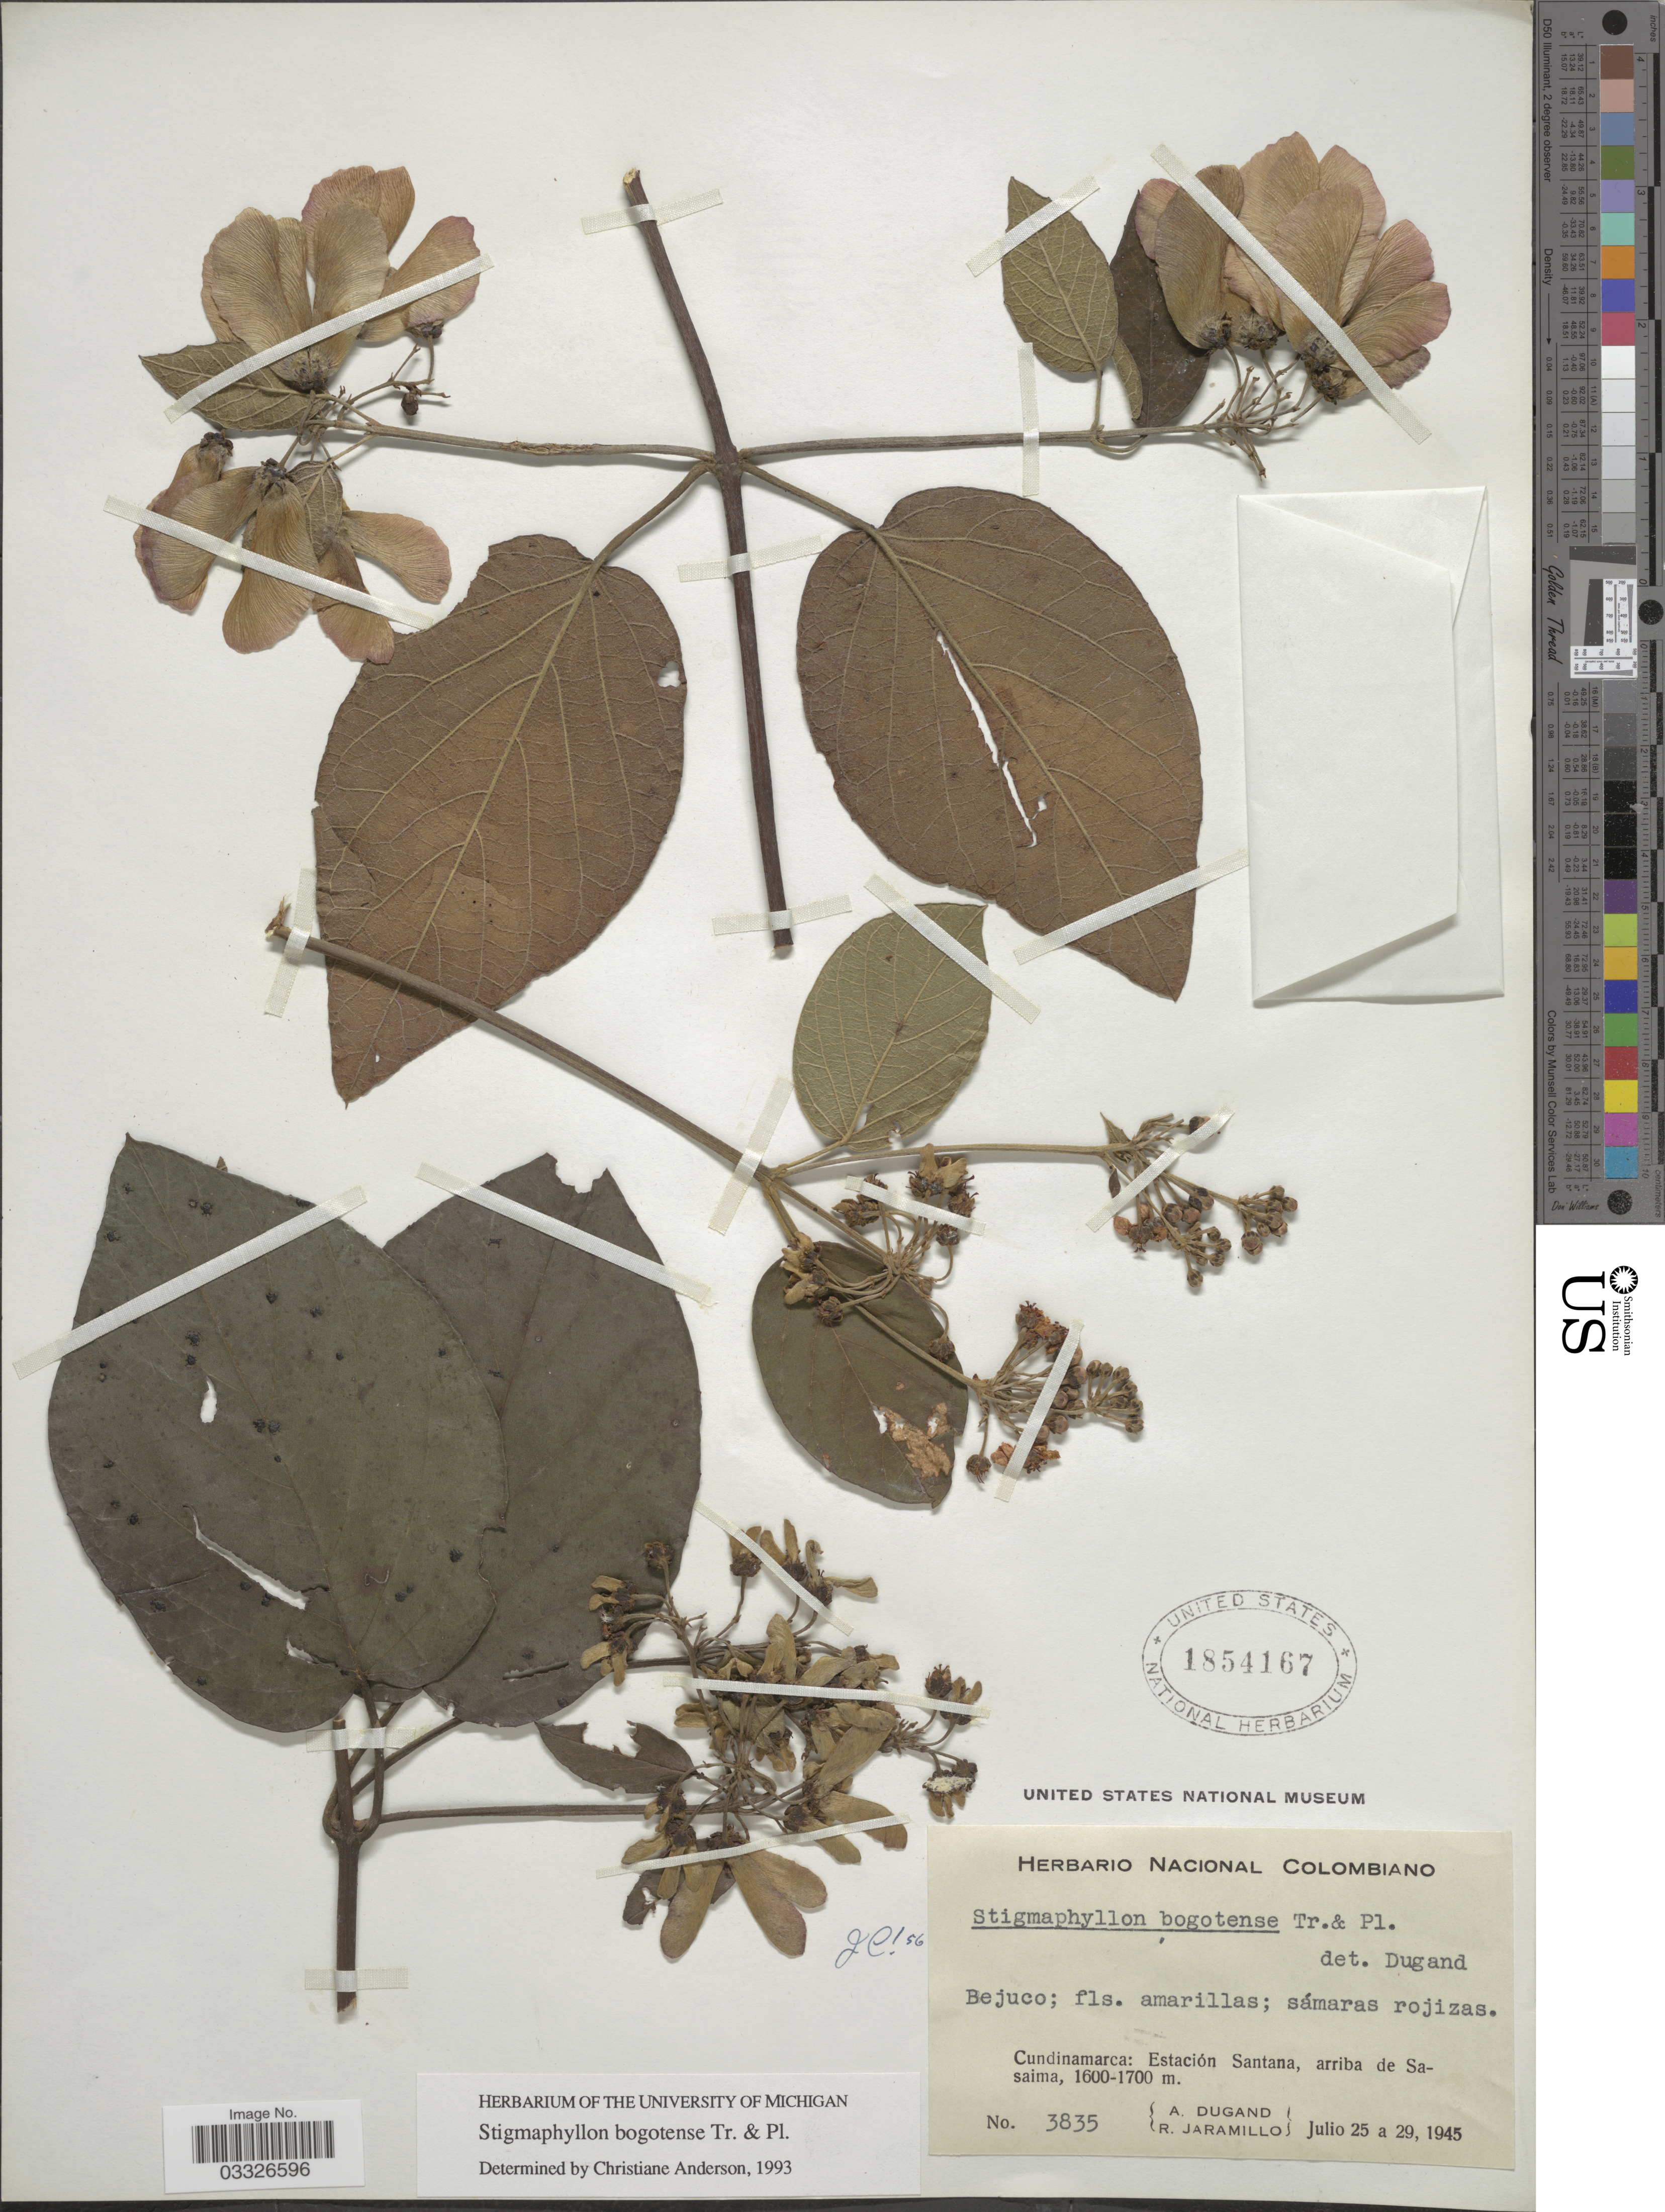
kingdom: Plantae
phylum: Tracheophyta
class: Magnoliopsida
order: Malpighiales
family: Malpighiaceae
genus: Stigmaphyllon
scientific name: Stigmaphyllon bogotense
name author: Triana & Planch.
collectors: A. Dugand & R. Jaramillo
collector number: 3835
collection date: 1945-07-25/1945-07-29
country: Colombia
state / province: Cundinamarca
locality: Estación Santana, arriba de Sansaima.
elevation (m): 1600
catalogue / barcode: US 1854167